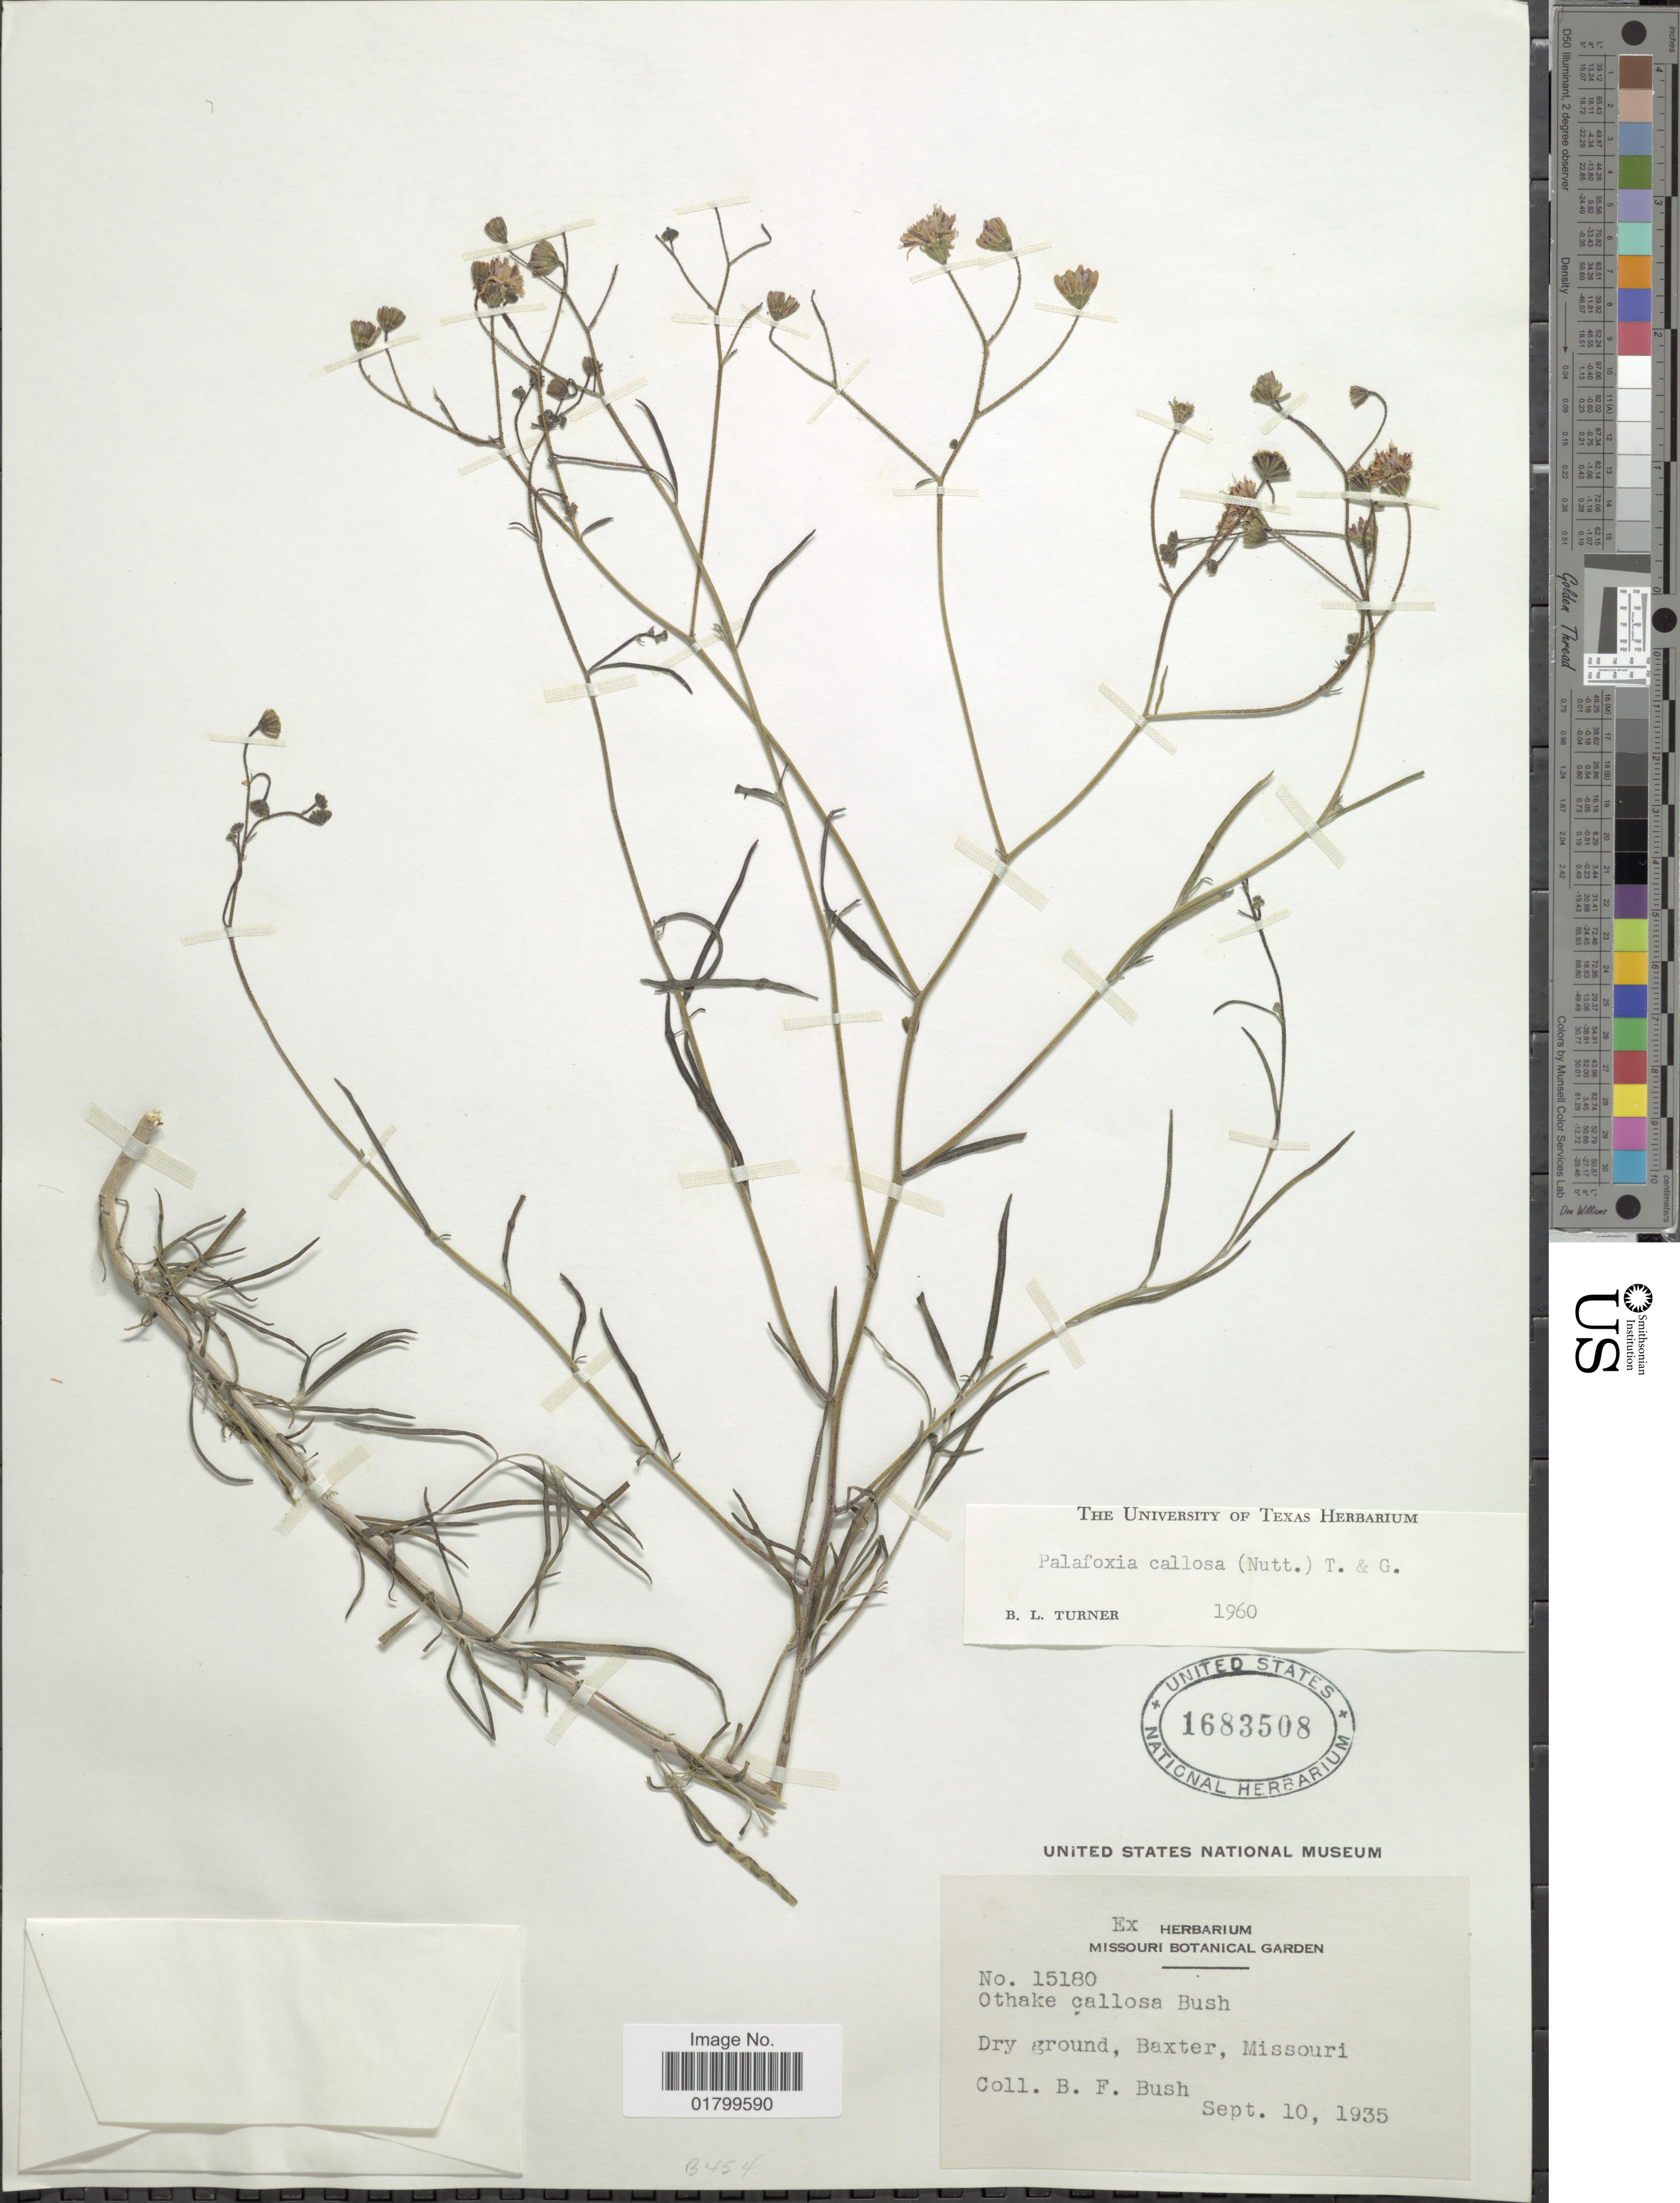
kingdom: Plantae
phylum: Tracheophyta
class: Magnoliopsida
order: Asterales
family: Asteraceae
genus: Palafoxia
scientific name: Palafoxia callosa var. callosa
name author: (Nutt.) Torr. & A. Gray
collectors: B. F. Bush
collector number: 15180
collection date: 1935-09-10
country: United States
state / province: Missouri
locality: Dry ground, Baxter, Missouri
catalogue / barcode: US 1683508